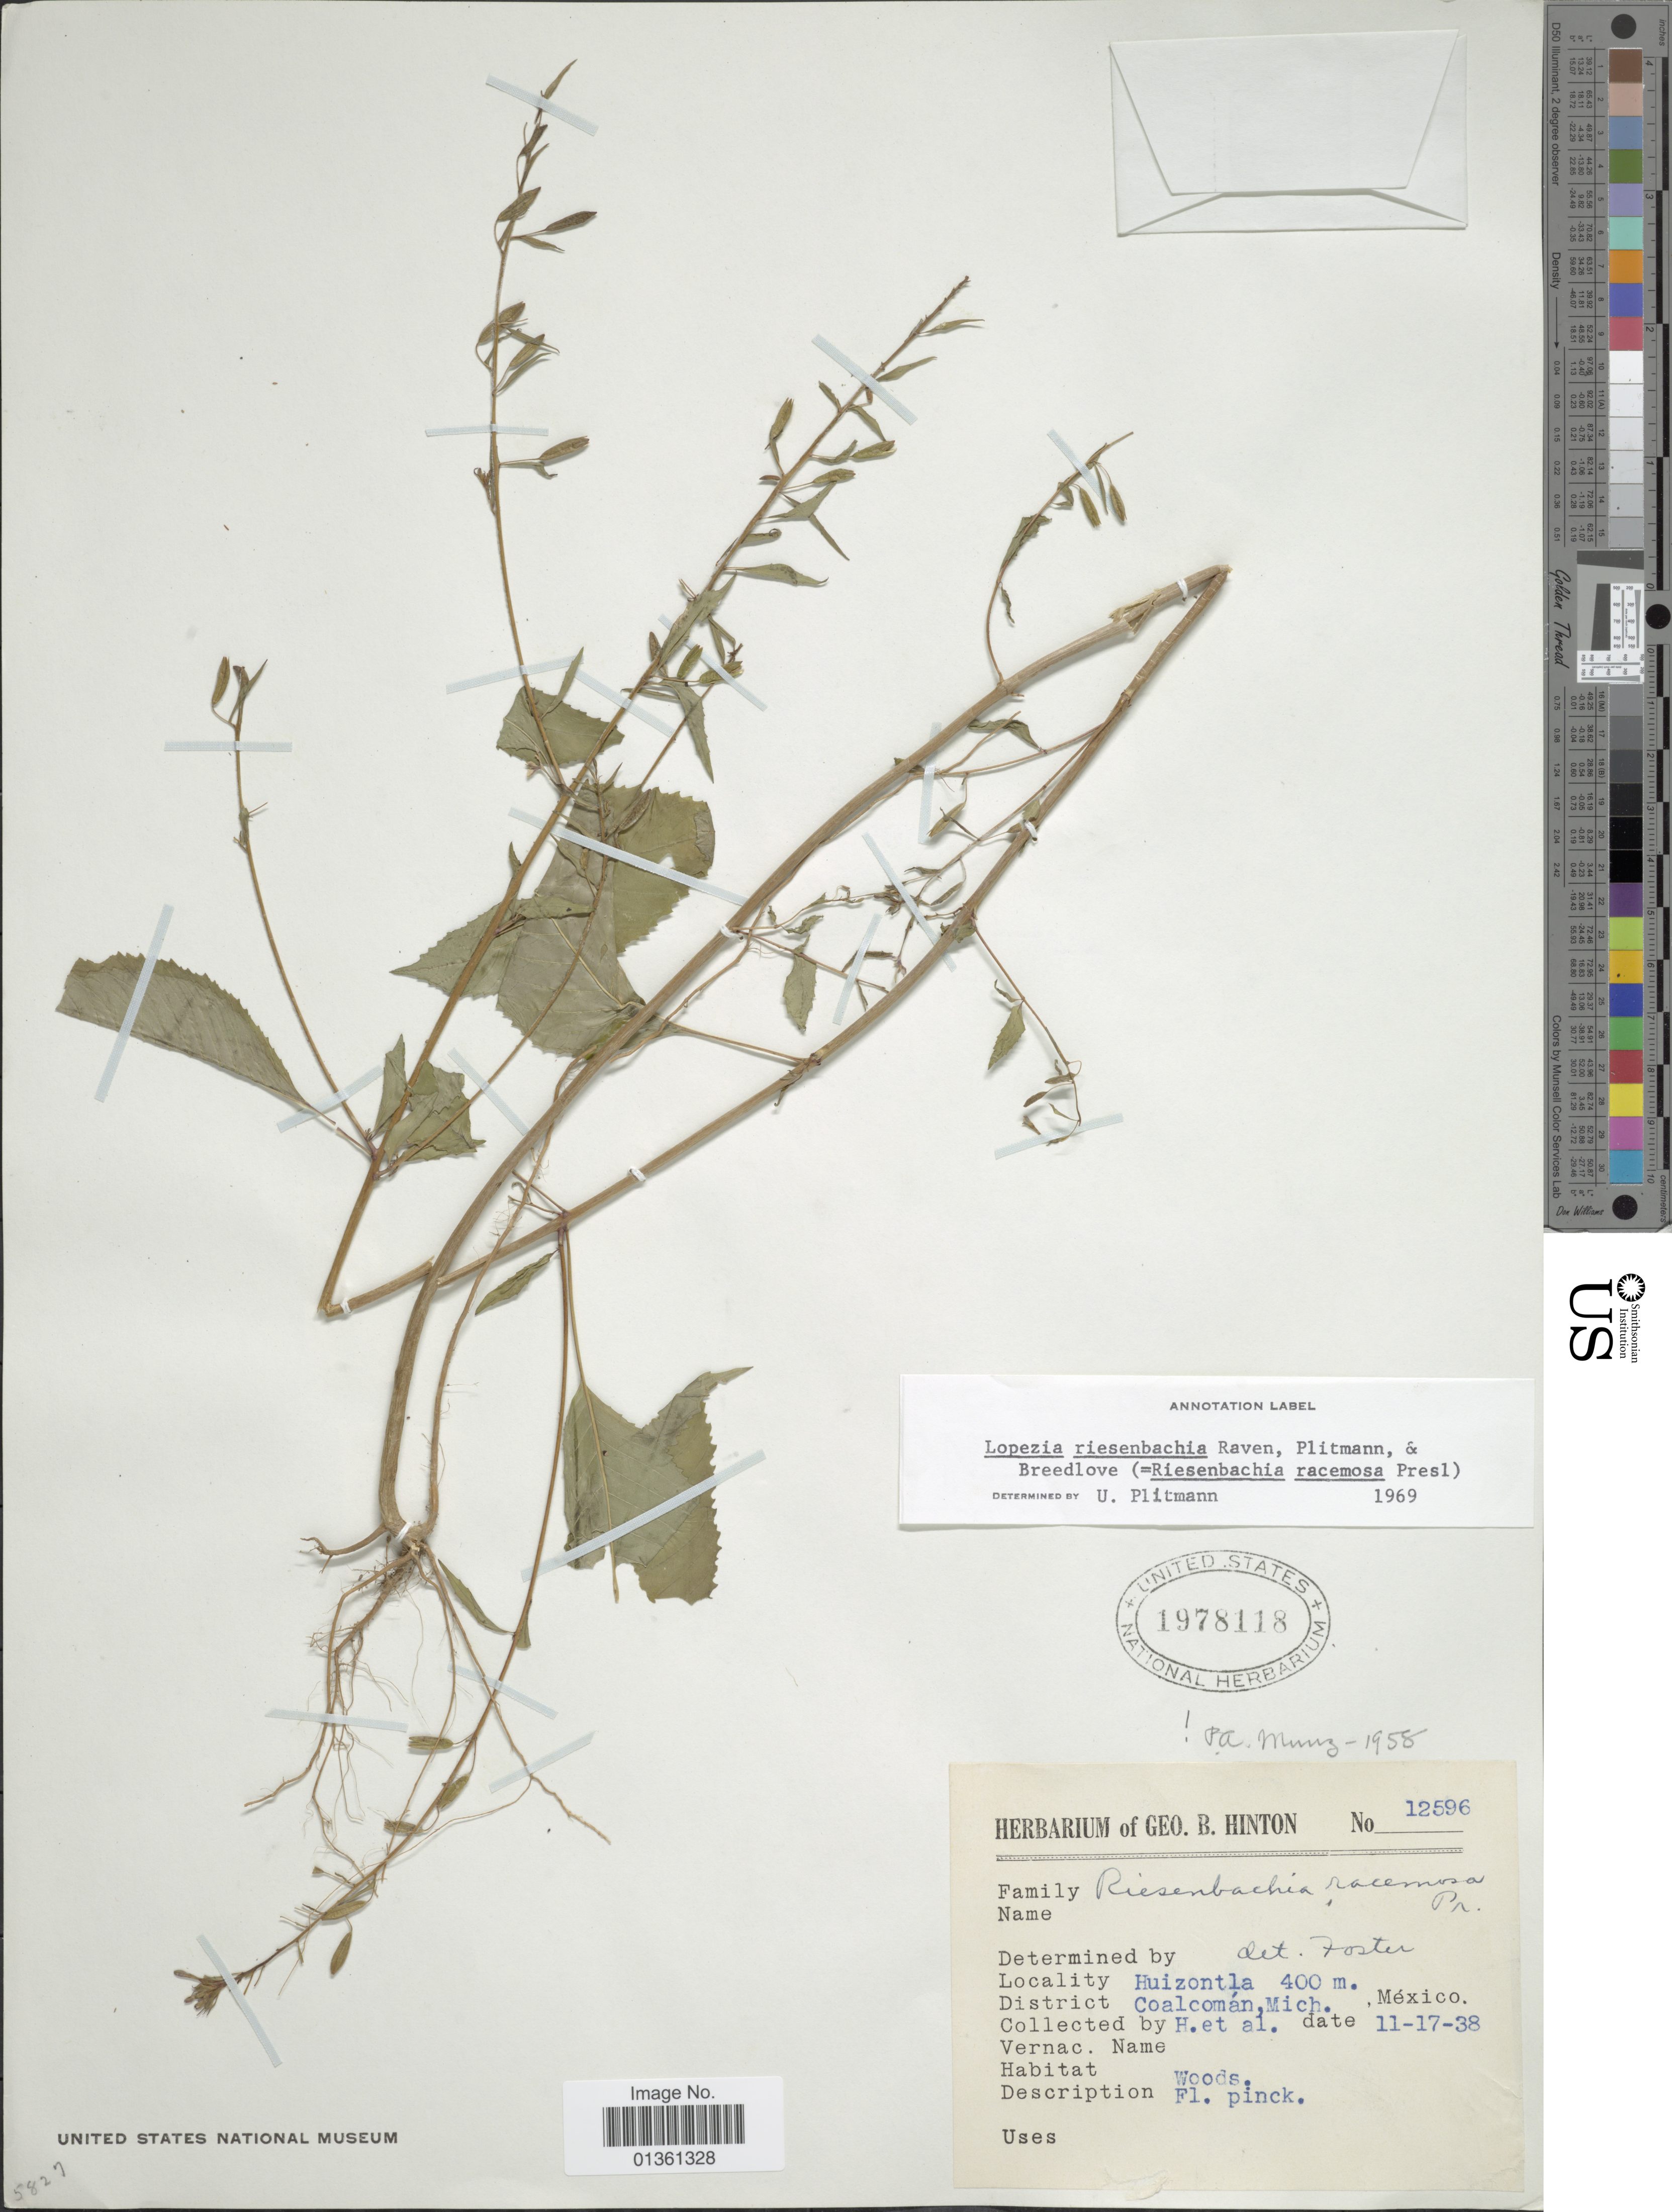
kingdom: Plantae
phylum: Tracheophyta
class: Magnoliopsida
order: Myrtales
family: Onagraceae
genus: Lopezia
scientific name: Lopezia riesenbachia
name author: Plitmann et al.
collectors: G. B. Hinton & et al.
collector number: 12596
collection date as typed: Transcribed d/m/y: 17/11/38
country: Mexico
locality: Huizontla. District Coalcomán, Mich.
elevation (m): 400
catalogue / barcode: US 1978118